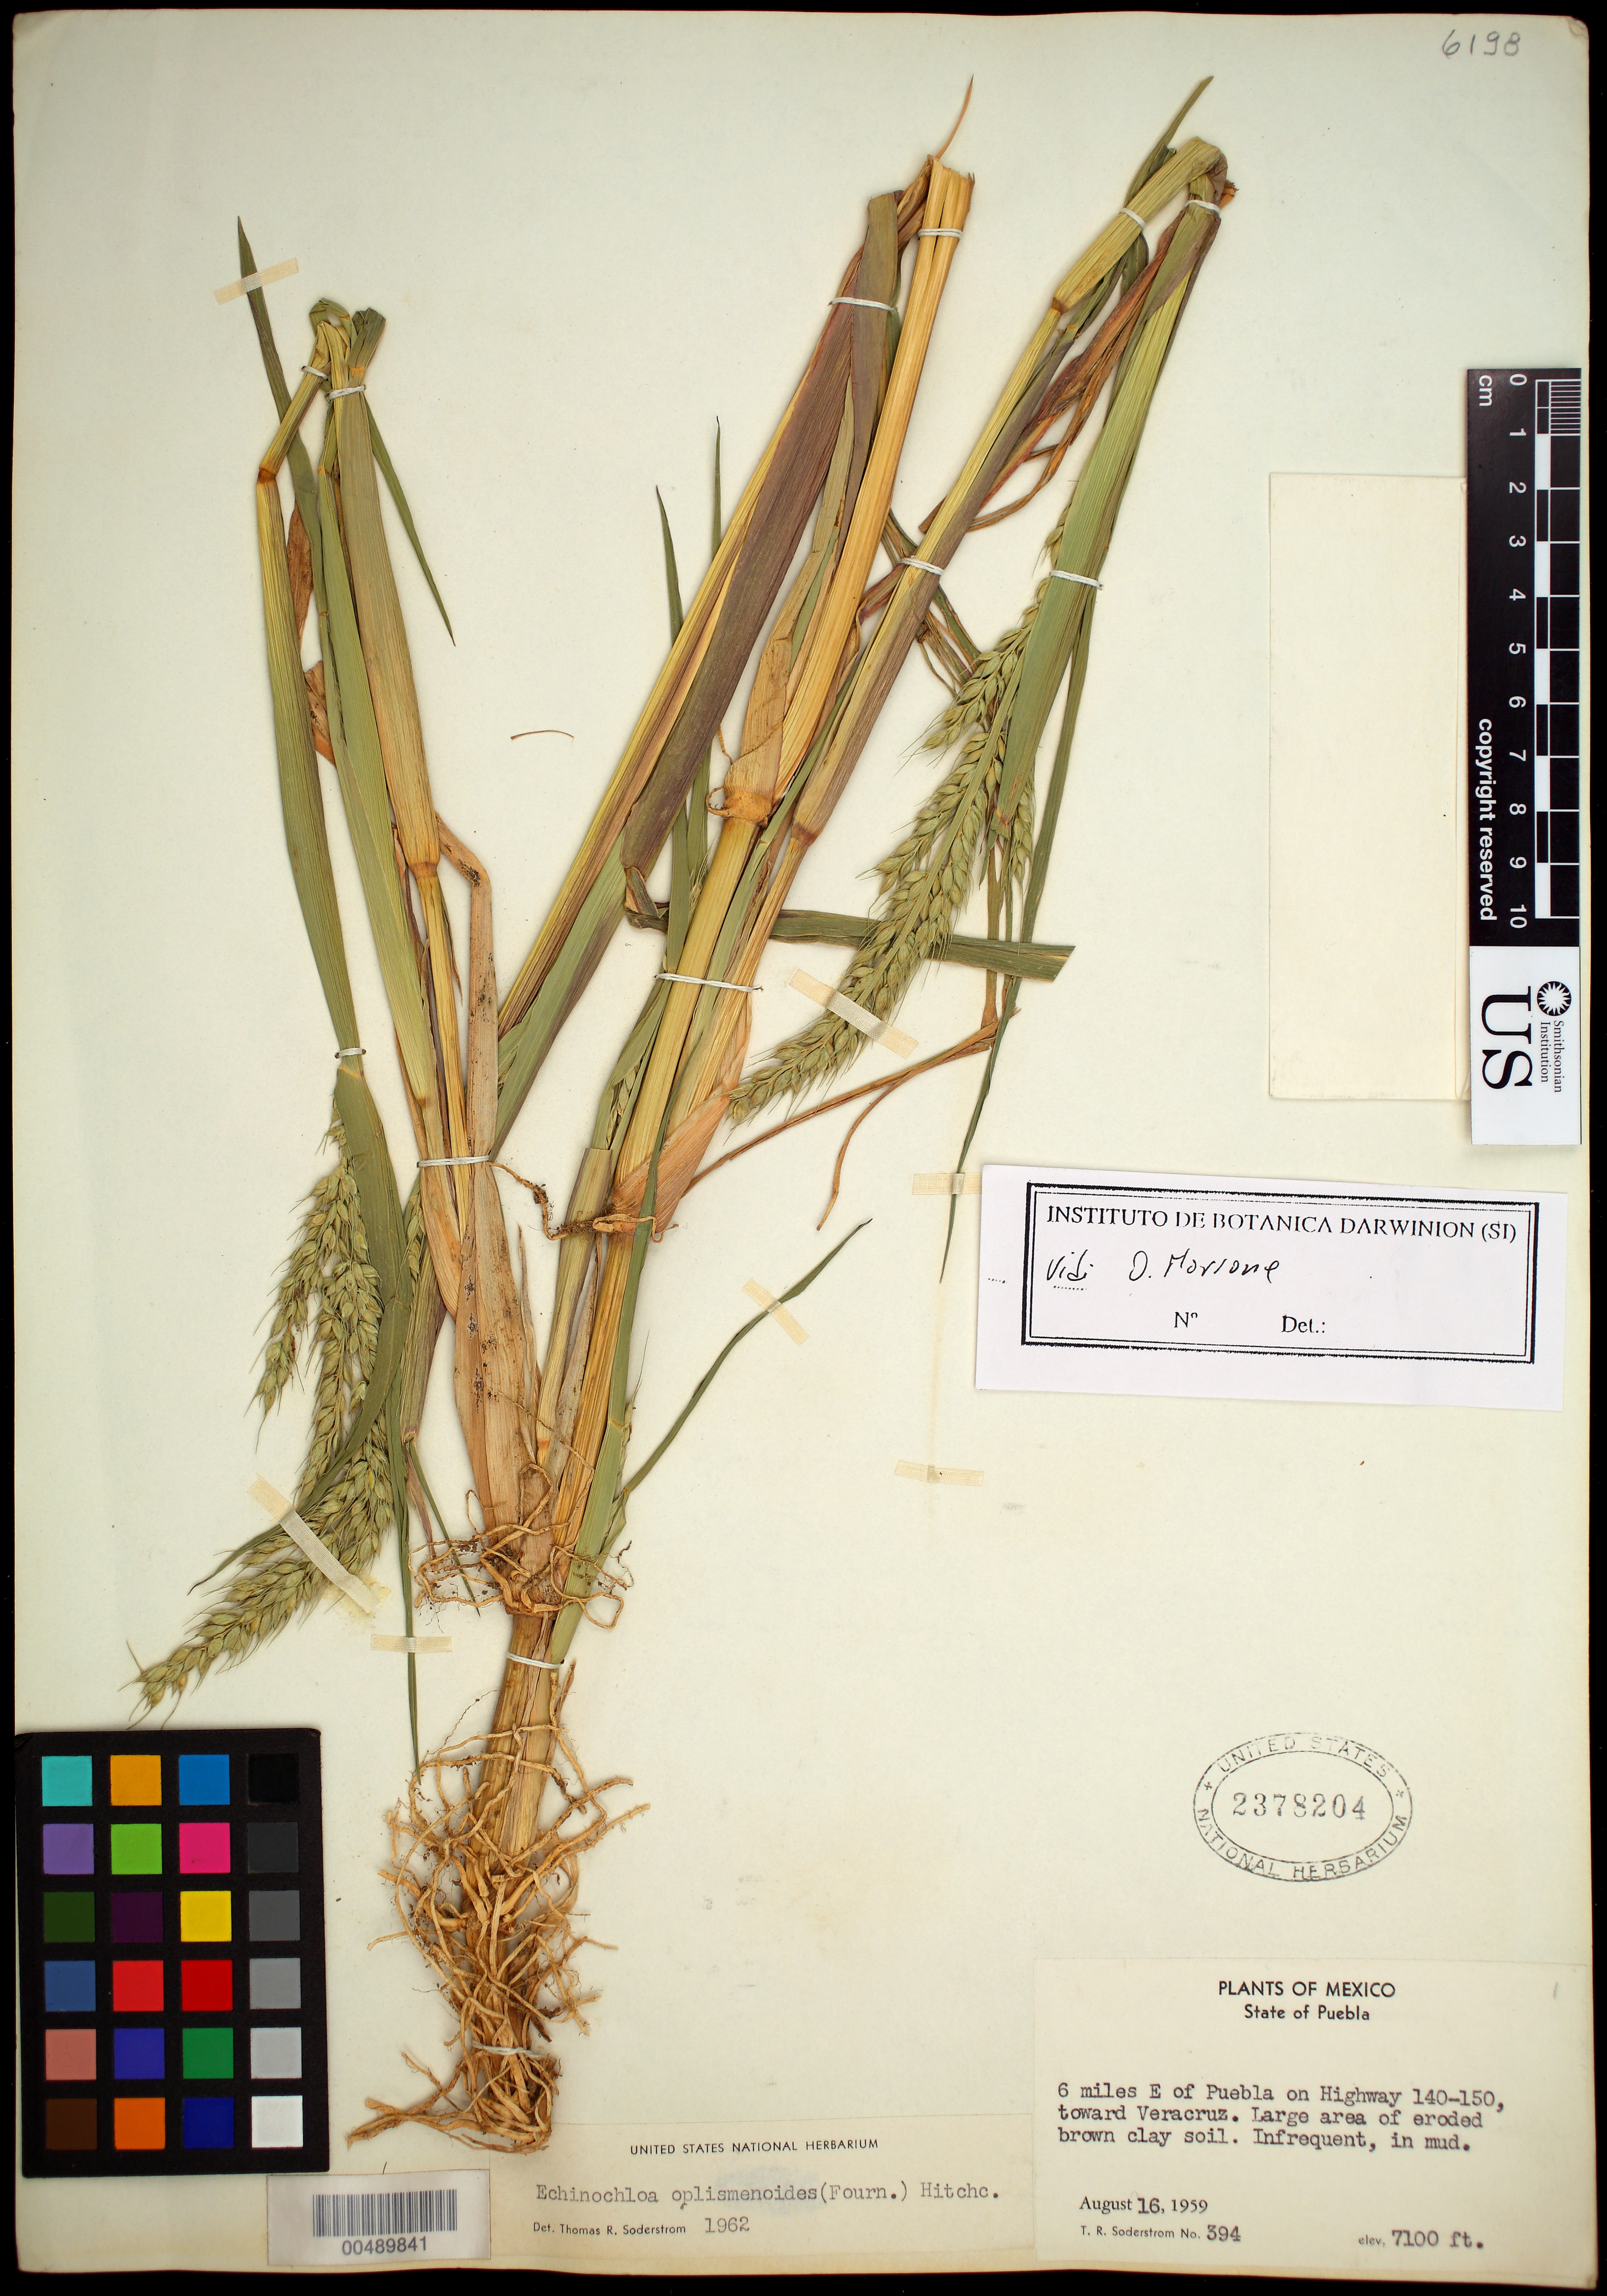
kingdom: Plantae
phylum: Tracheophyta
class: Liliopsida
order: Poales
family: Poaceae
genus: Echinochloa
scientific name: Echinochloa oplismenoides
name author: (E. Fourn.) Hitchc.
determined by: Soderstrom, T. R.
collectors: T. R. Soderstrom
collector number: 394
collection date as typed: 16 Aug 1959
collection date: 1959-08-16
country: Mexico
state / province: Puebla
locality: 6 mi E of Puebla on Hwy 140-150, toward Veracruz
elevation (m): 2164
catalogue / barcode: US 2378204